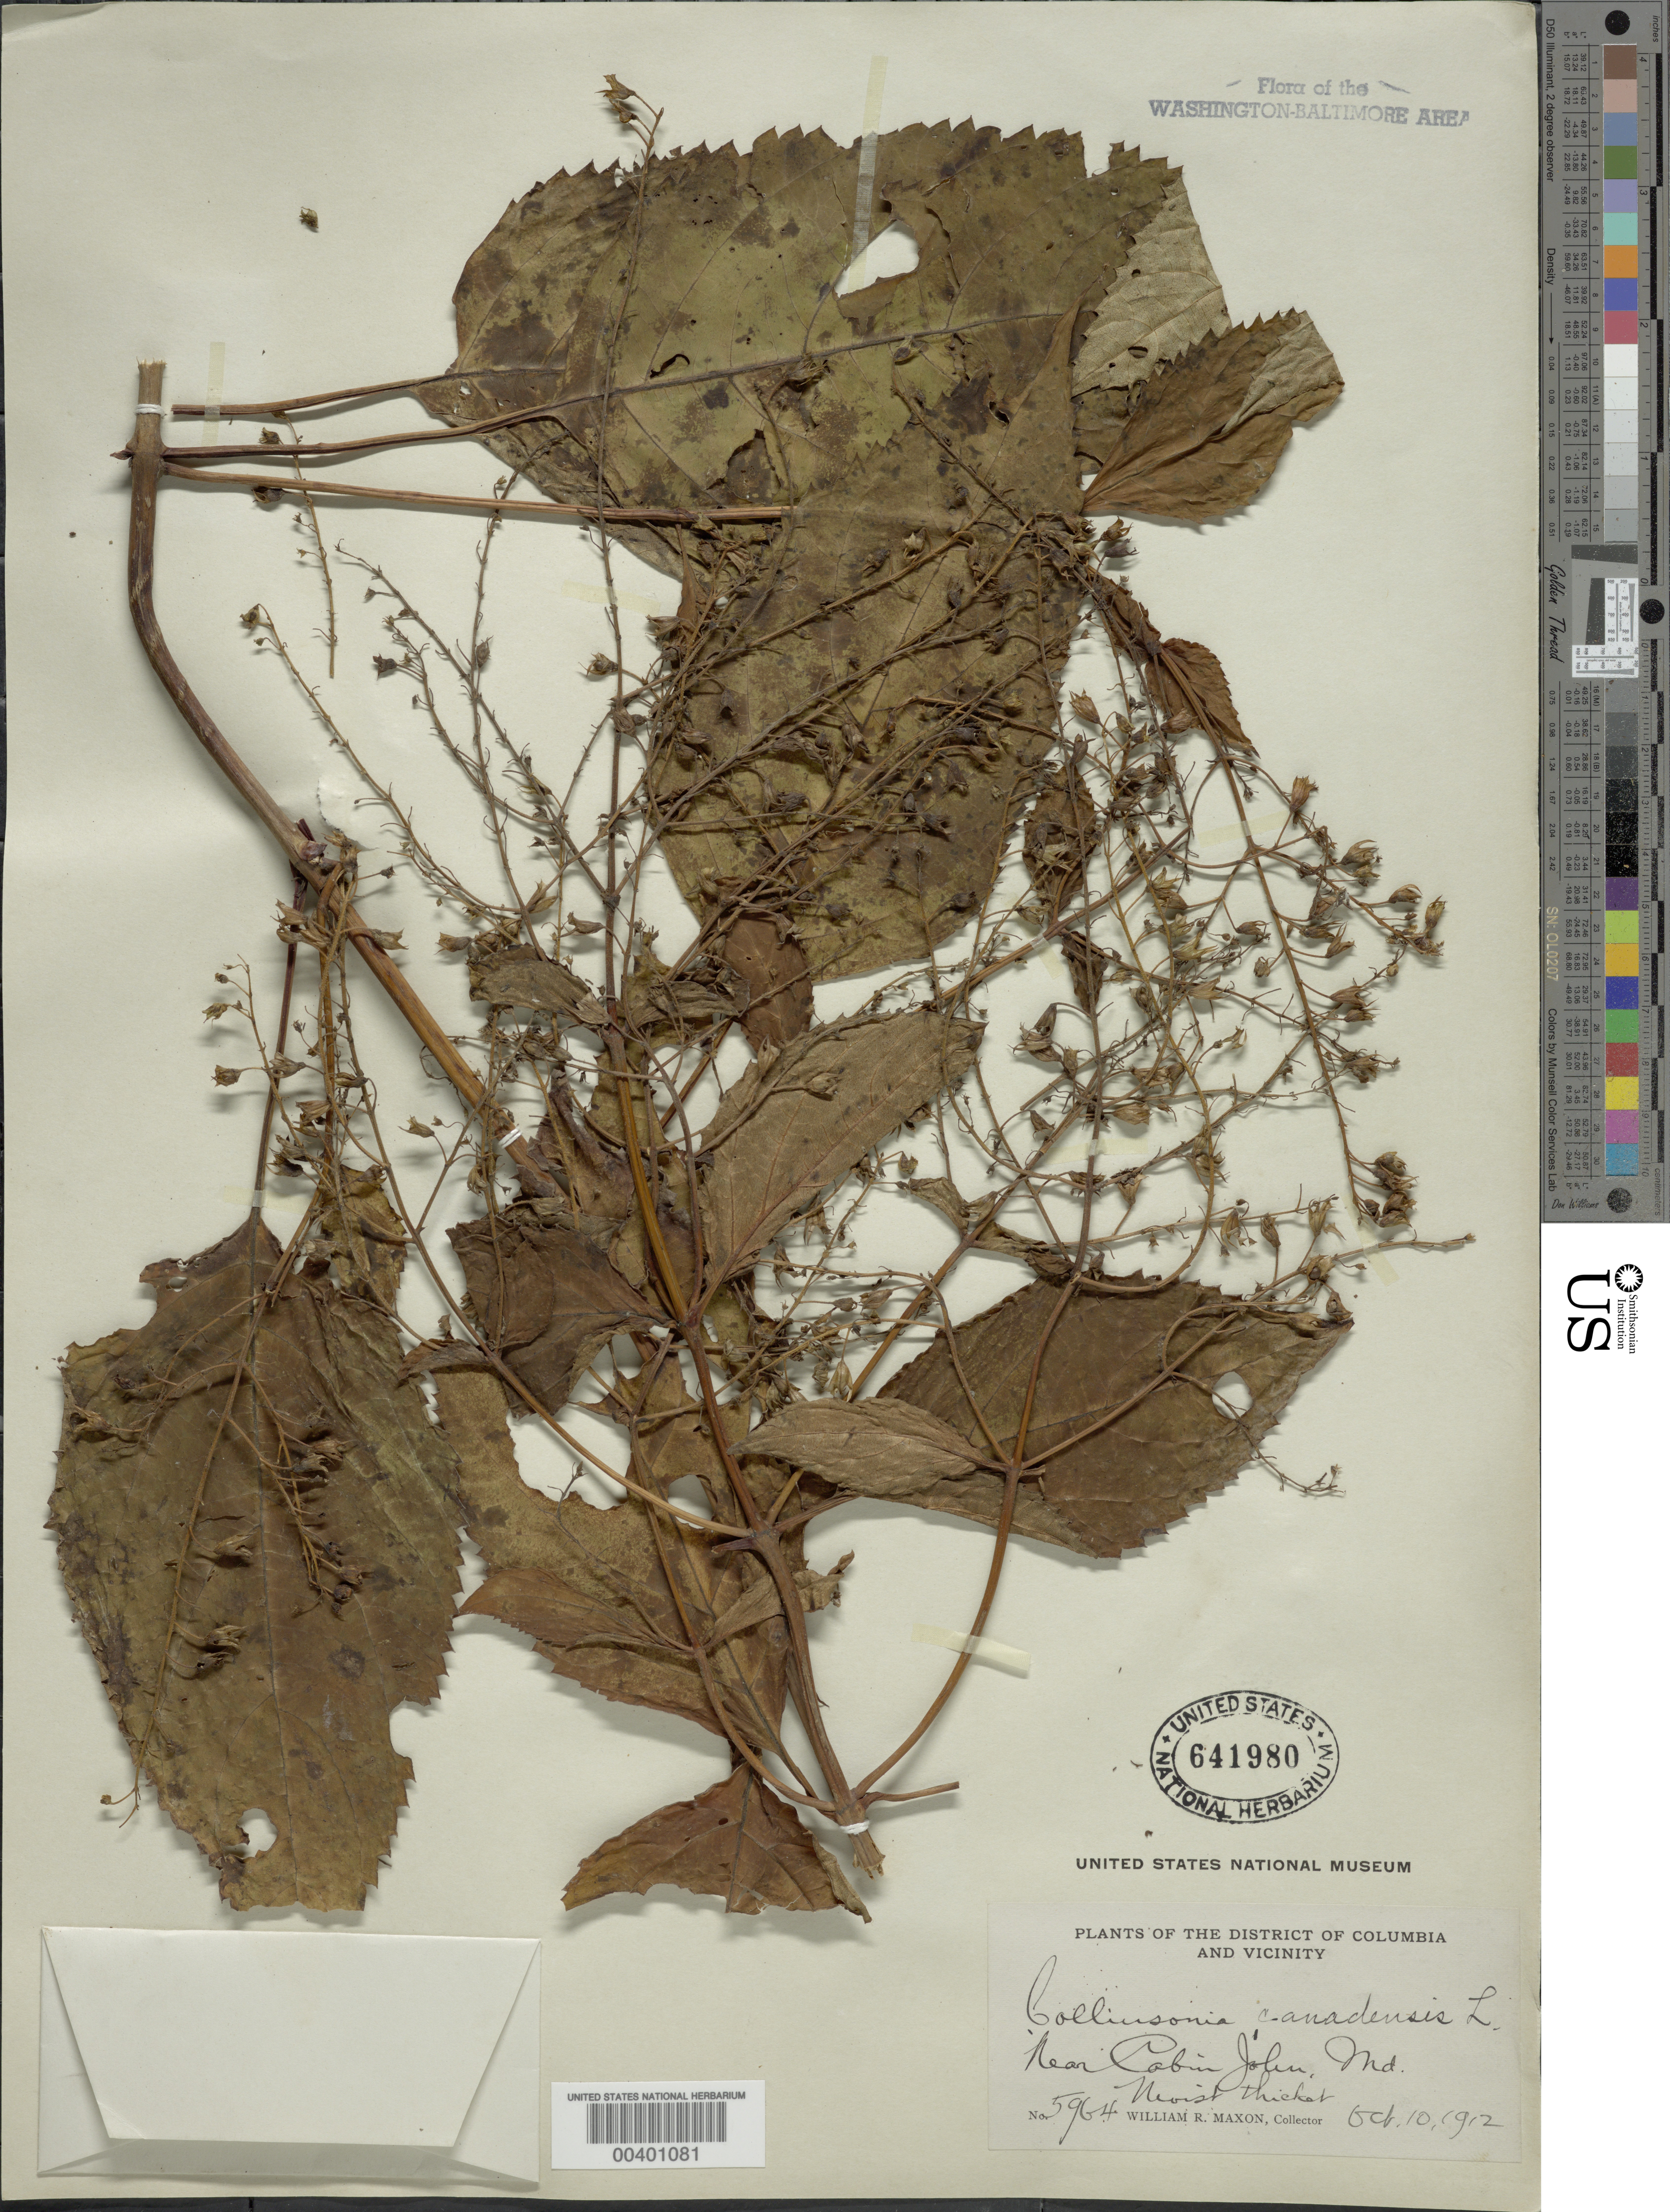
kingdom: Plantae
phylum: Tracheophyta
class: Magnoliopsida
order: Lamiales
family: Lamiaceae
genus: Collinsonia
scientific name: Collinsonia canadensis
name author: L.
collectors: W. R. Maxon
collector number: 5964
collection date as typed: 10 Oct 1912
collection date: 1912-10-10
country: United States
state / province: Maryland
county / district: Montgomery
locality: Near Cabin John C. & O. Canal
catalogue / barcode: US 641980